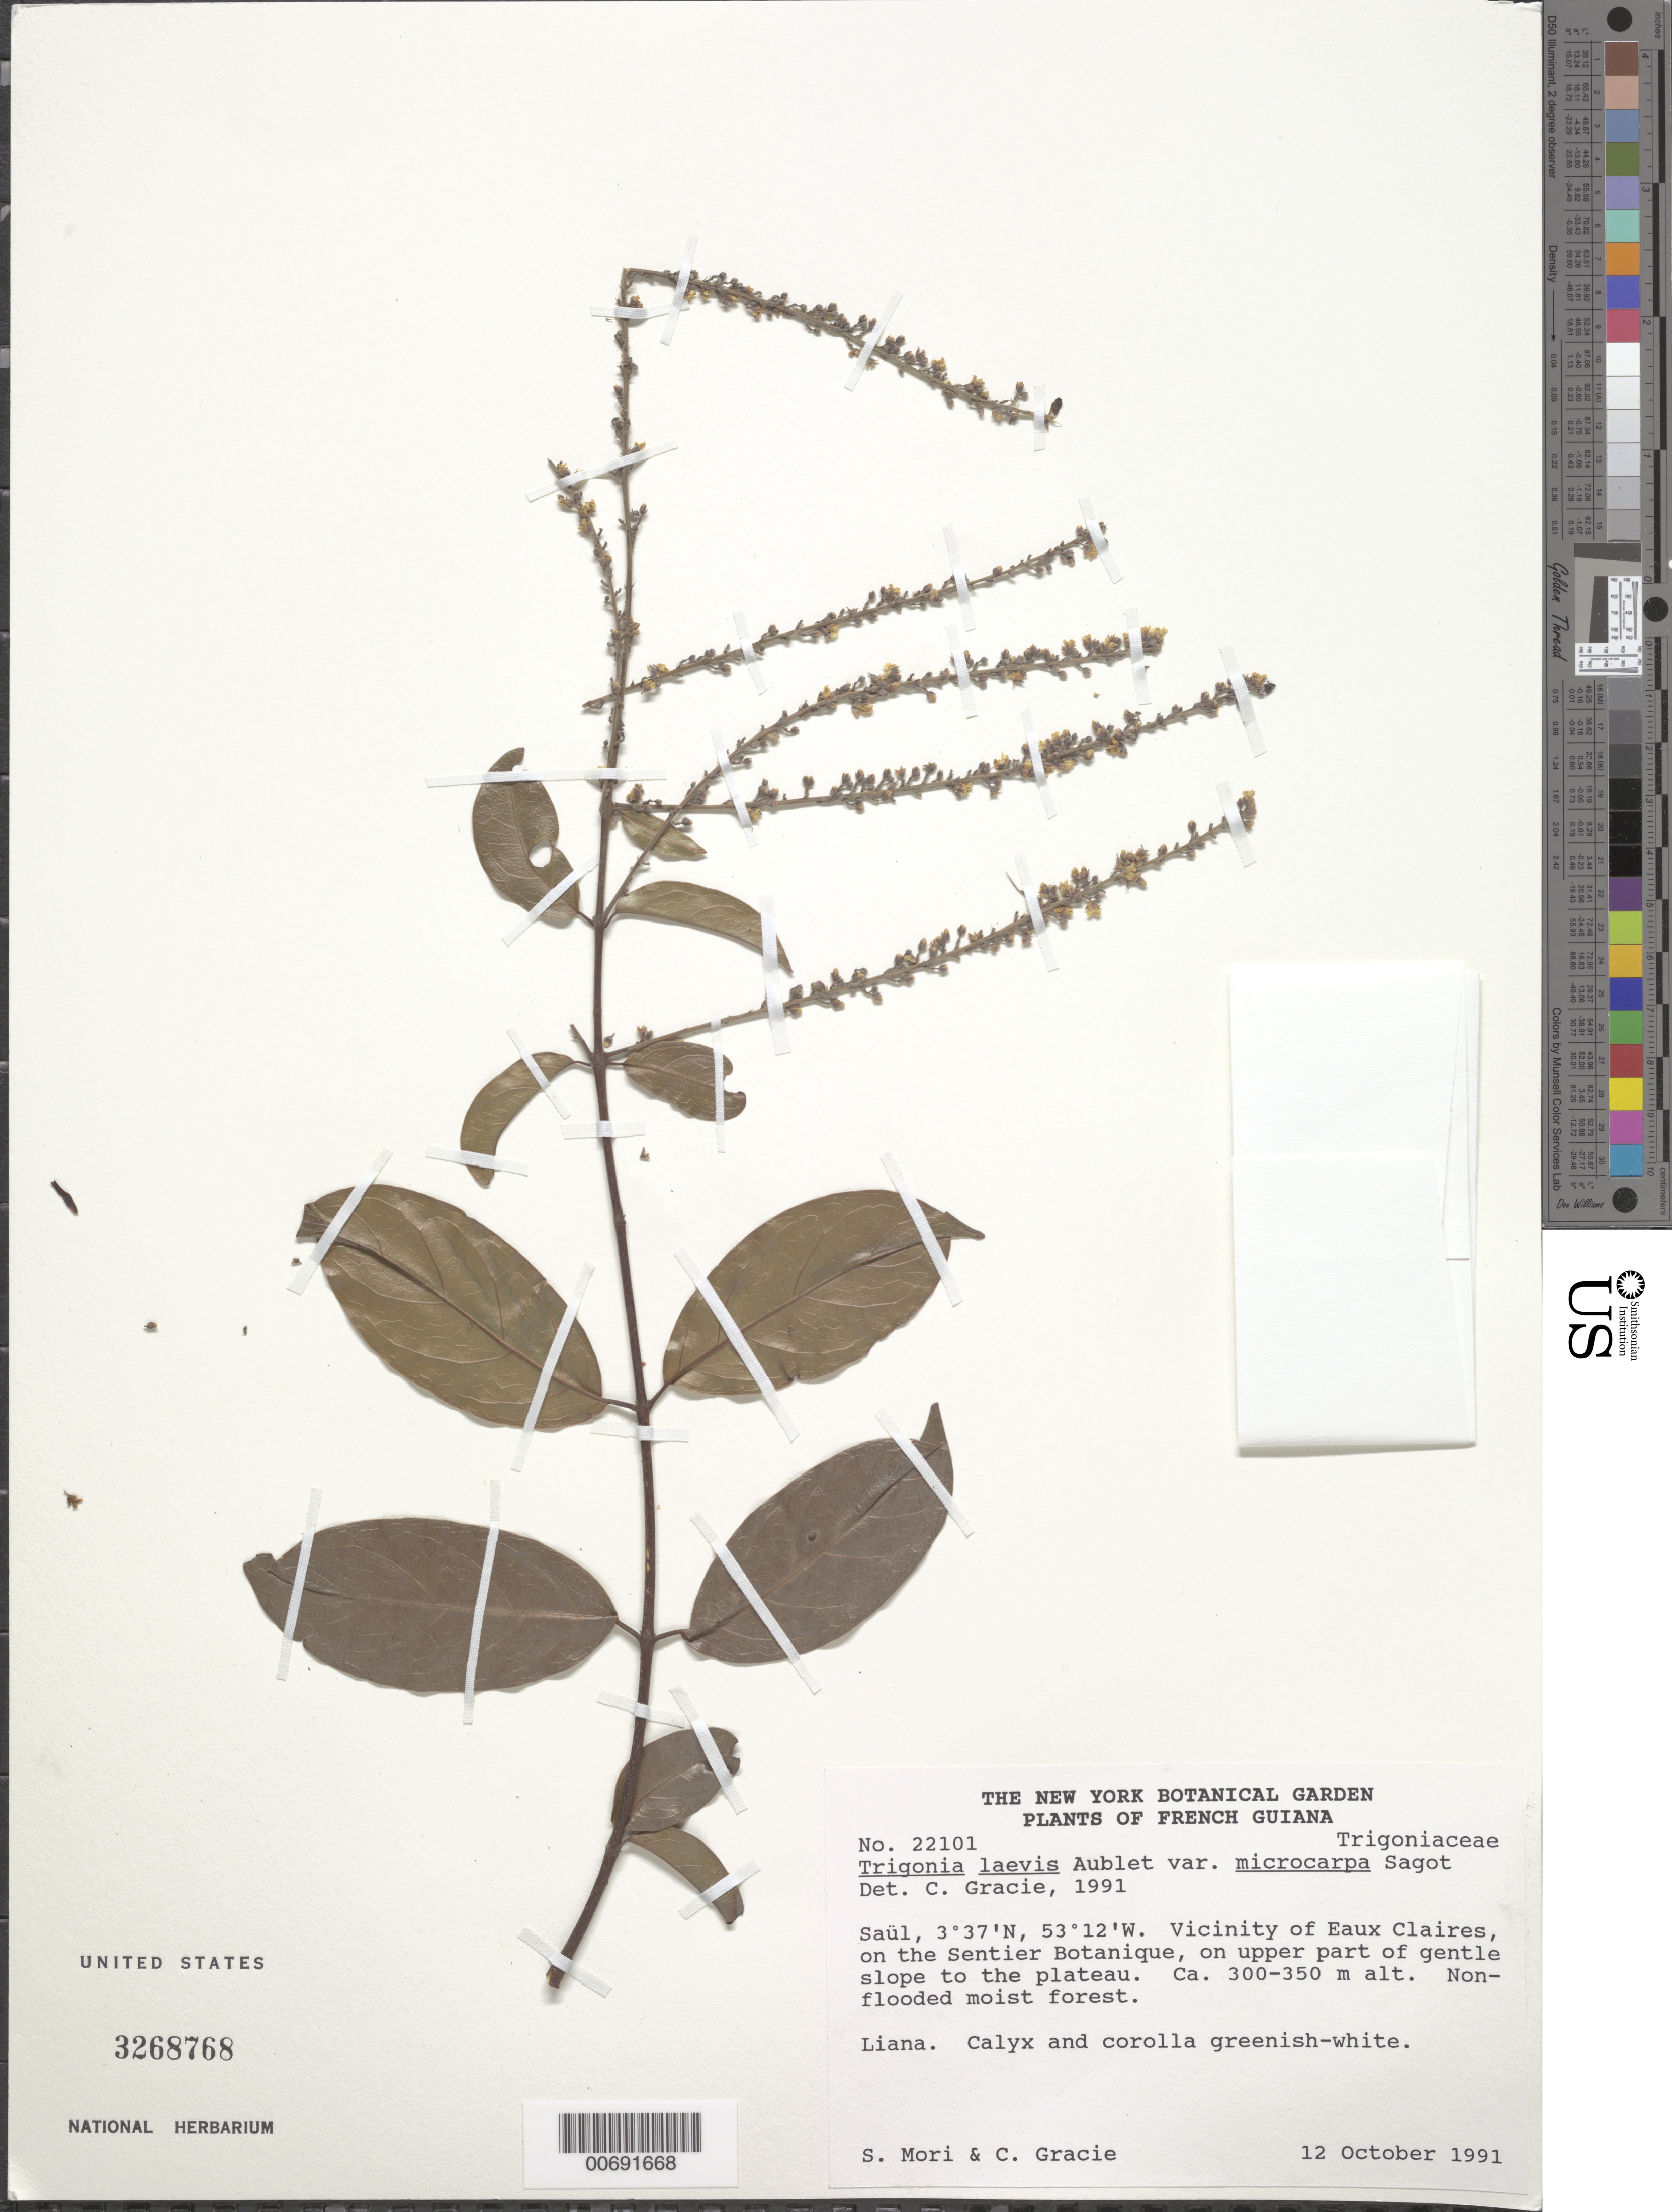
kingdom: Plantae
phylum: Tracheophyta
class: Magnoliopsida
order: Malpighiales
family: Trigoniaceae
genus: Trigonia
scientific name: Trigonia laevis var. microcarpa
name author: (Sagot ex Warm.) Sagot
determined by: Gracie, Carol A.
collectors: S. Mori, C. A. Gracie, J. Lazzaroni, B. Rishel, D. Russell & F. Wright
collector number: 22101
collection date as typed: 12-Oct-91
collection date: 1991-10-12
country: French Guiana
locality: Saül, vicinity of Eaux Claires, on Sentier Botanique on upper part of gentle slope to plateau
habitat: Non-flooded moist forest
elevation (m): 300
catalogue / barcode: US 3268768